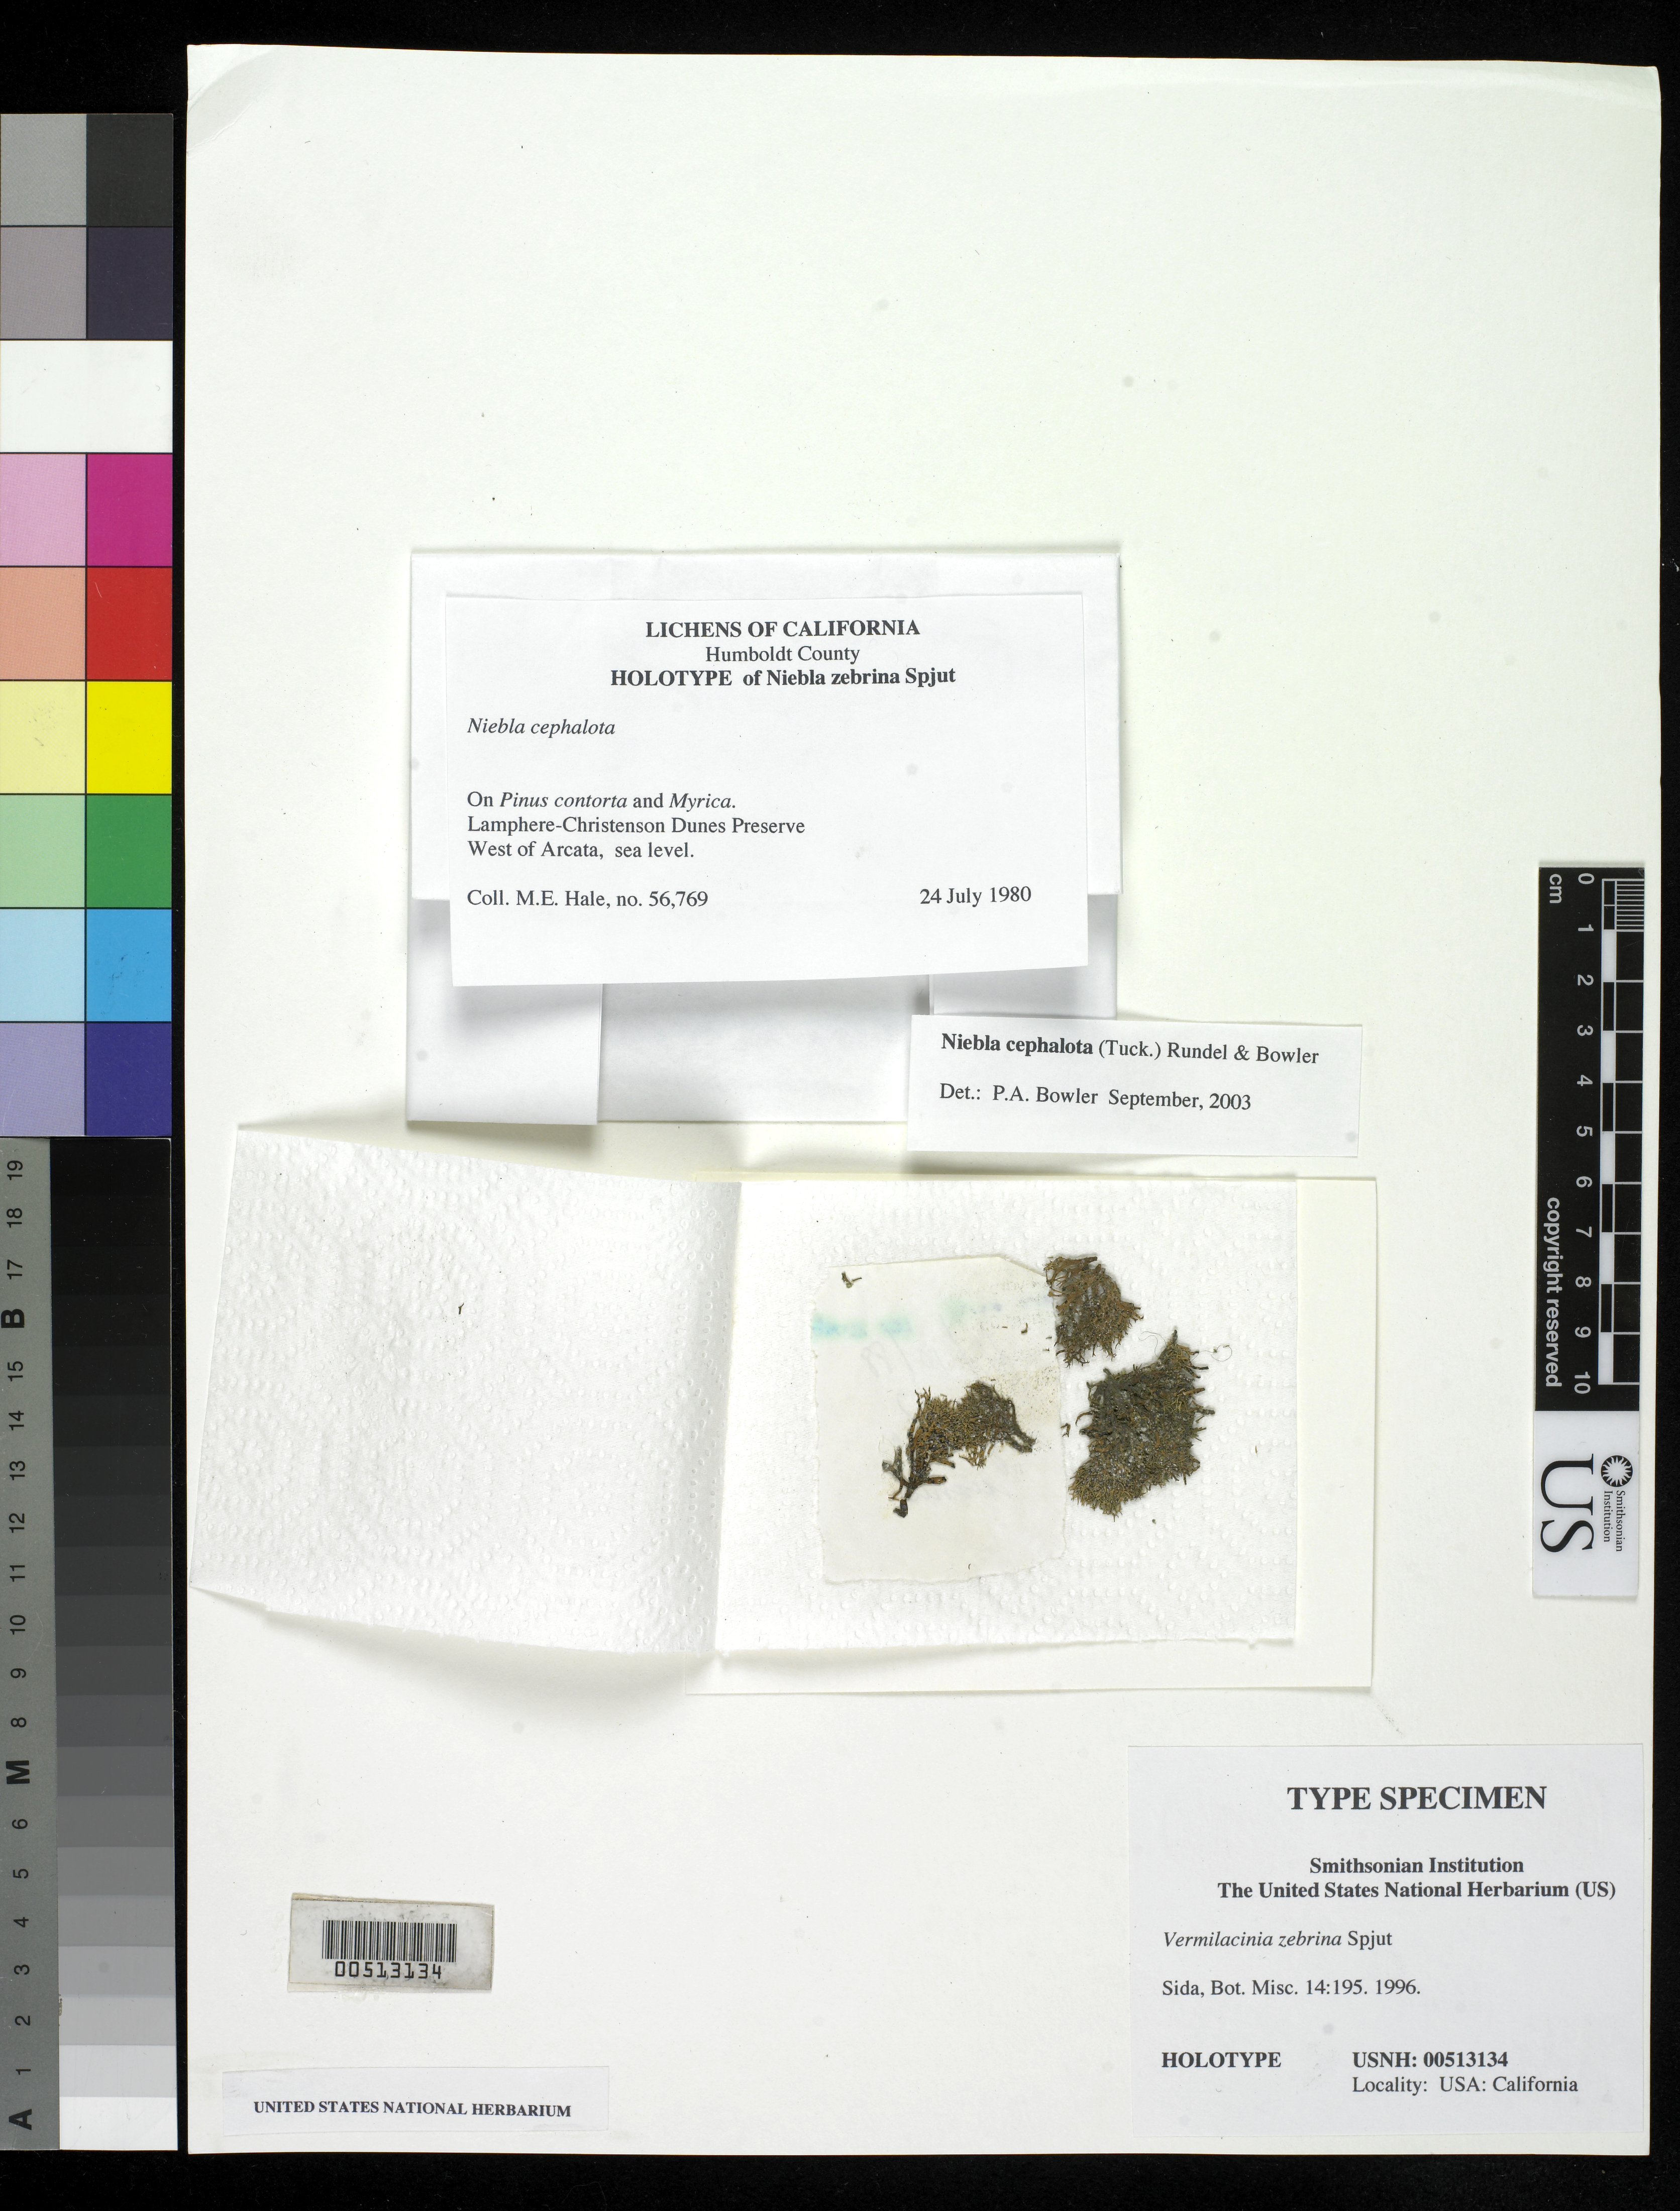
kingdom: Fungi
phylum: Ascomycota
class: Lecanoromycetes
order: Lecanorales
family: Ramalinaceae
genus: Vermilacinia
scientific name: Vermilacinia zebrina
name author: Spjut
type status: Holotype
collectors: M. Hale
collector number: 56769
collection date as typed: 24 Jul 1980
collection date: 1980-07-24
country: United States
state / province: California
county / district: Humboldt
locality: Lamphere-Christenson Dunes, preserve W of Arcata.